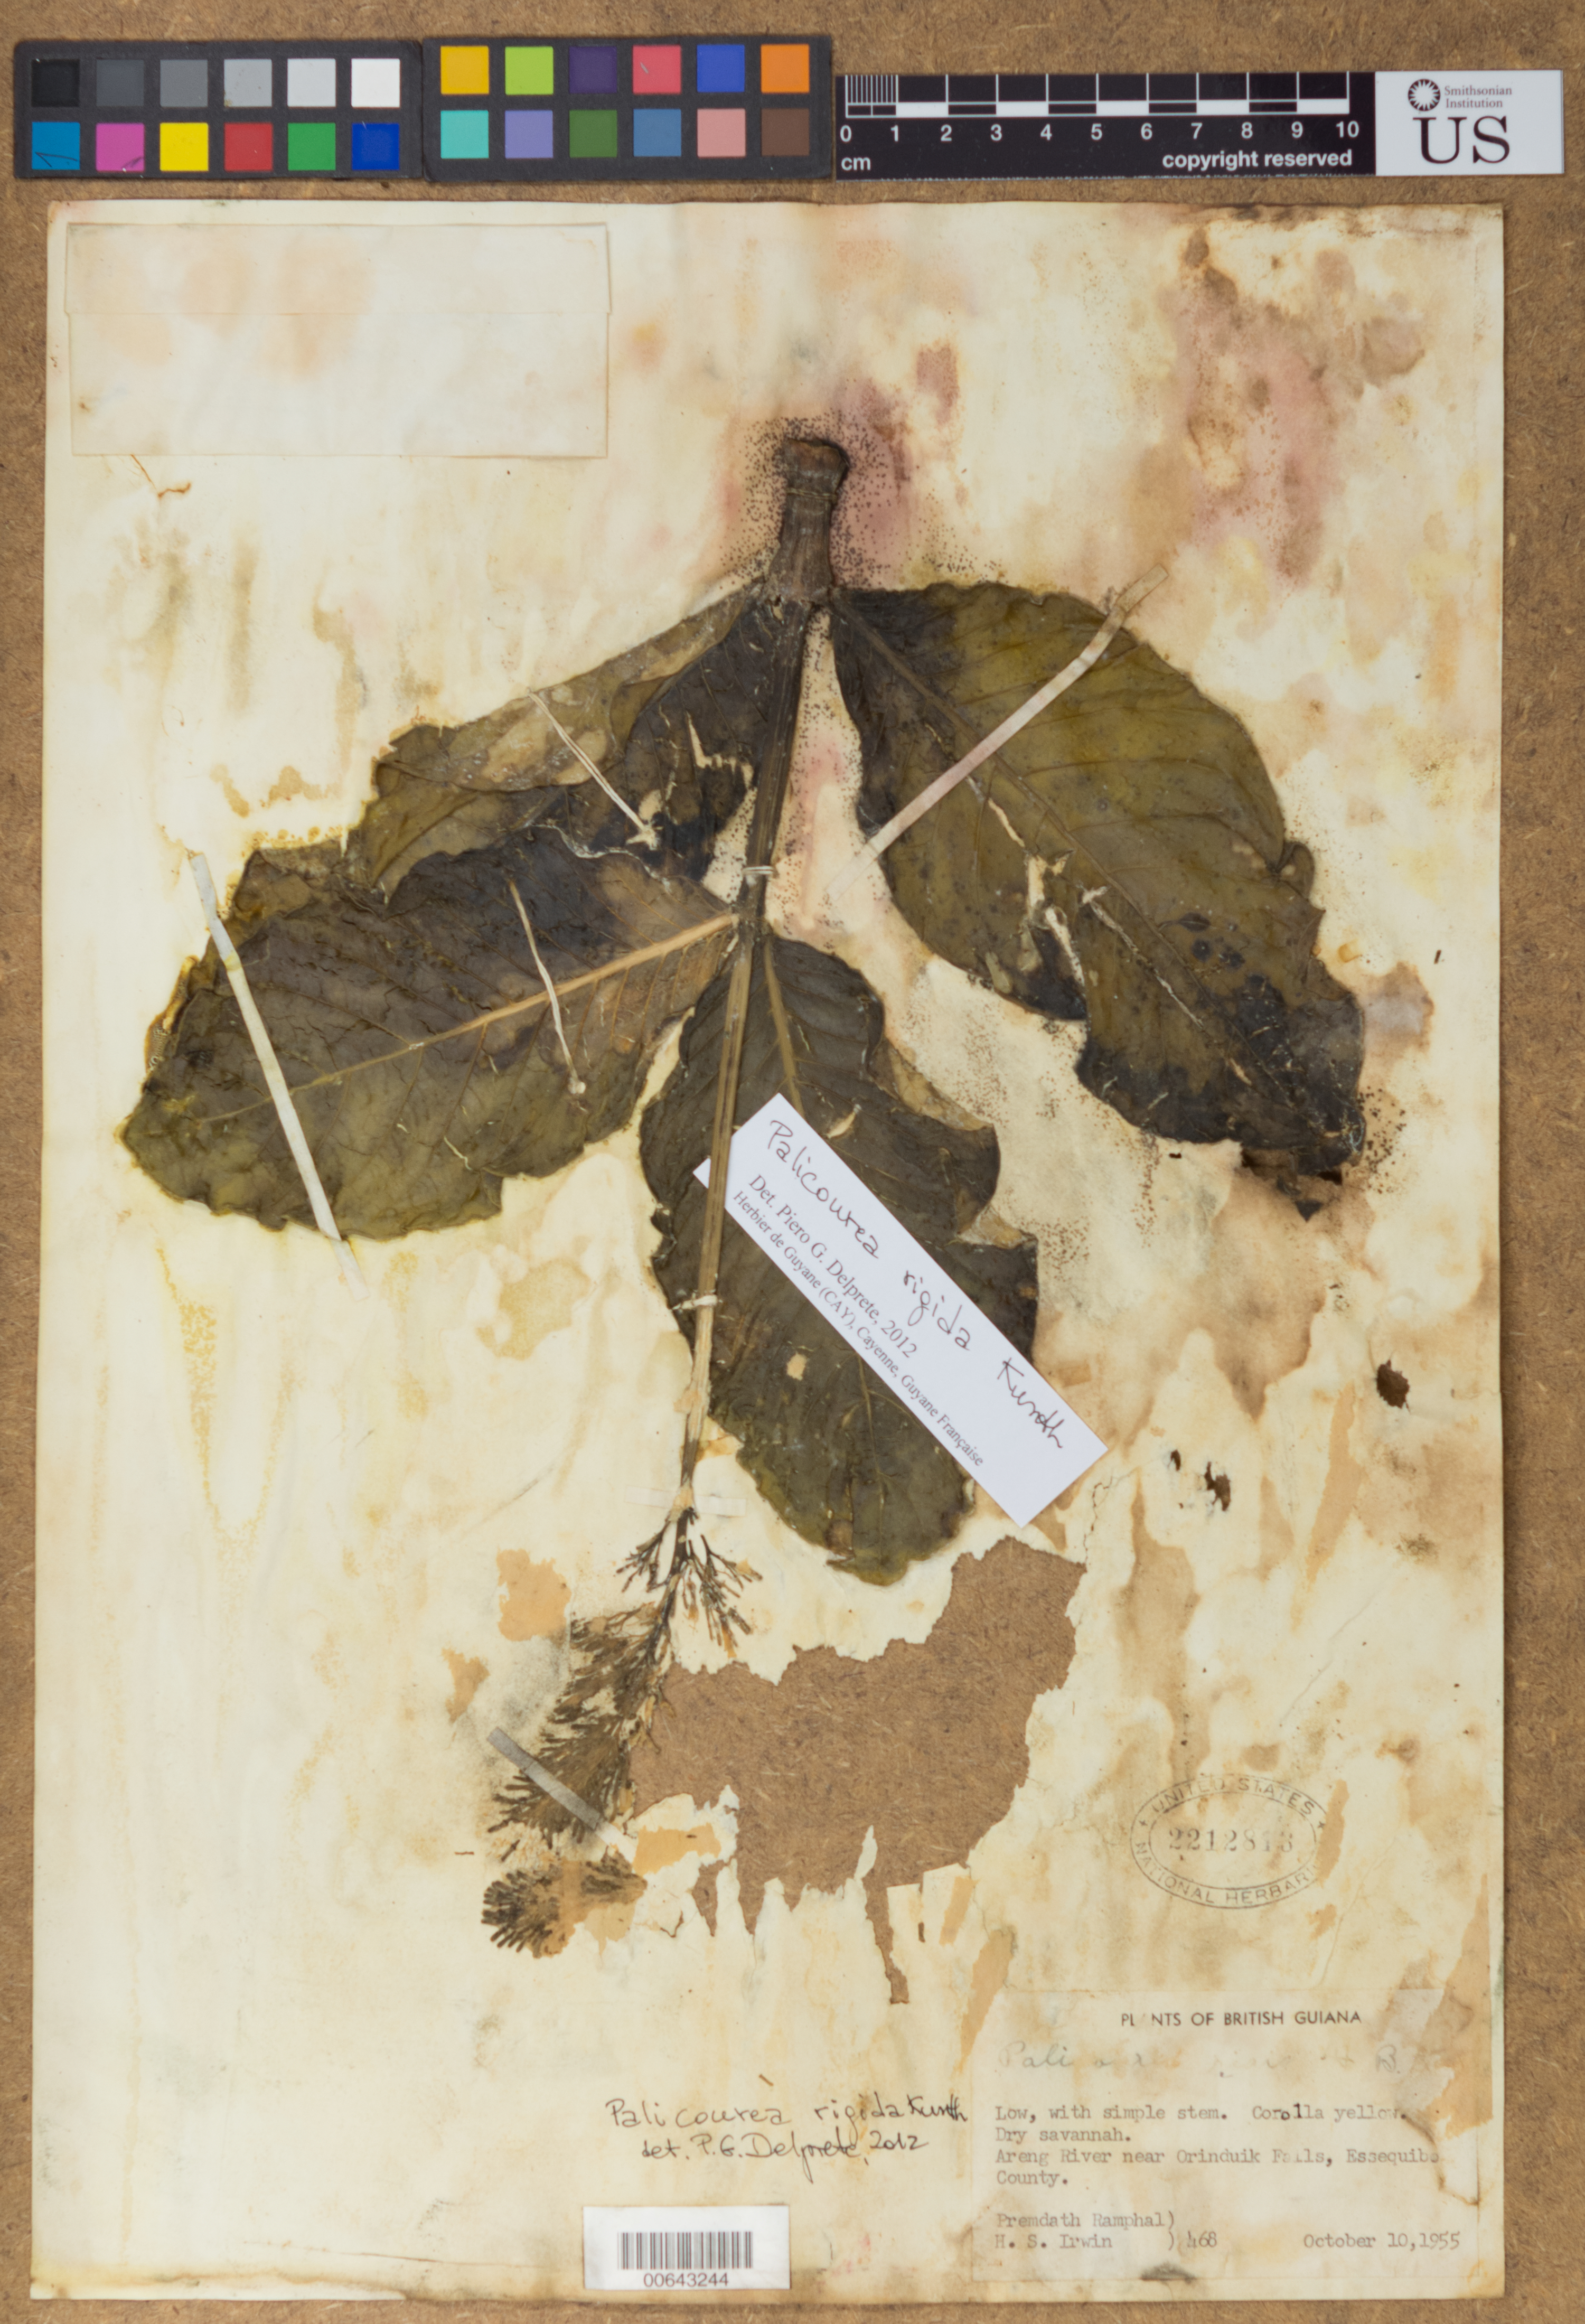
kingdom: Plantae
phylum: Tracheophyta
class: Magnoliopsida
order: Gentianales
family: Rubiaceae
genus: Palicourea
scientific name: Palicourea rigida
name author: Kunth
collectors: H. Irwin & P. Ramphal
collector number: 468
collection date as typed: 10-Oct-55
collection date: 1955-10-10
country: Guyana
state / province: Potaro-Siparuni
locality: Ireng R., Orinduik Falls, Essequibo County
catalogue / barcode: US 2212813